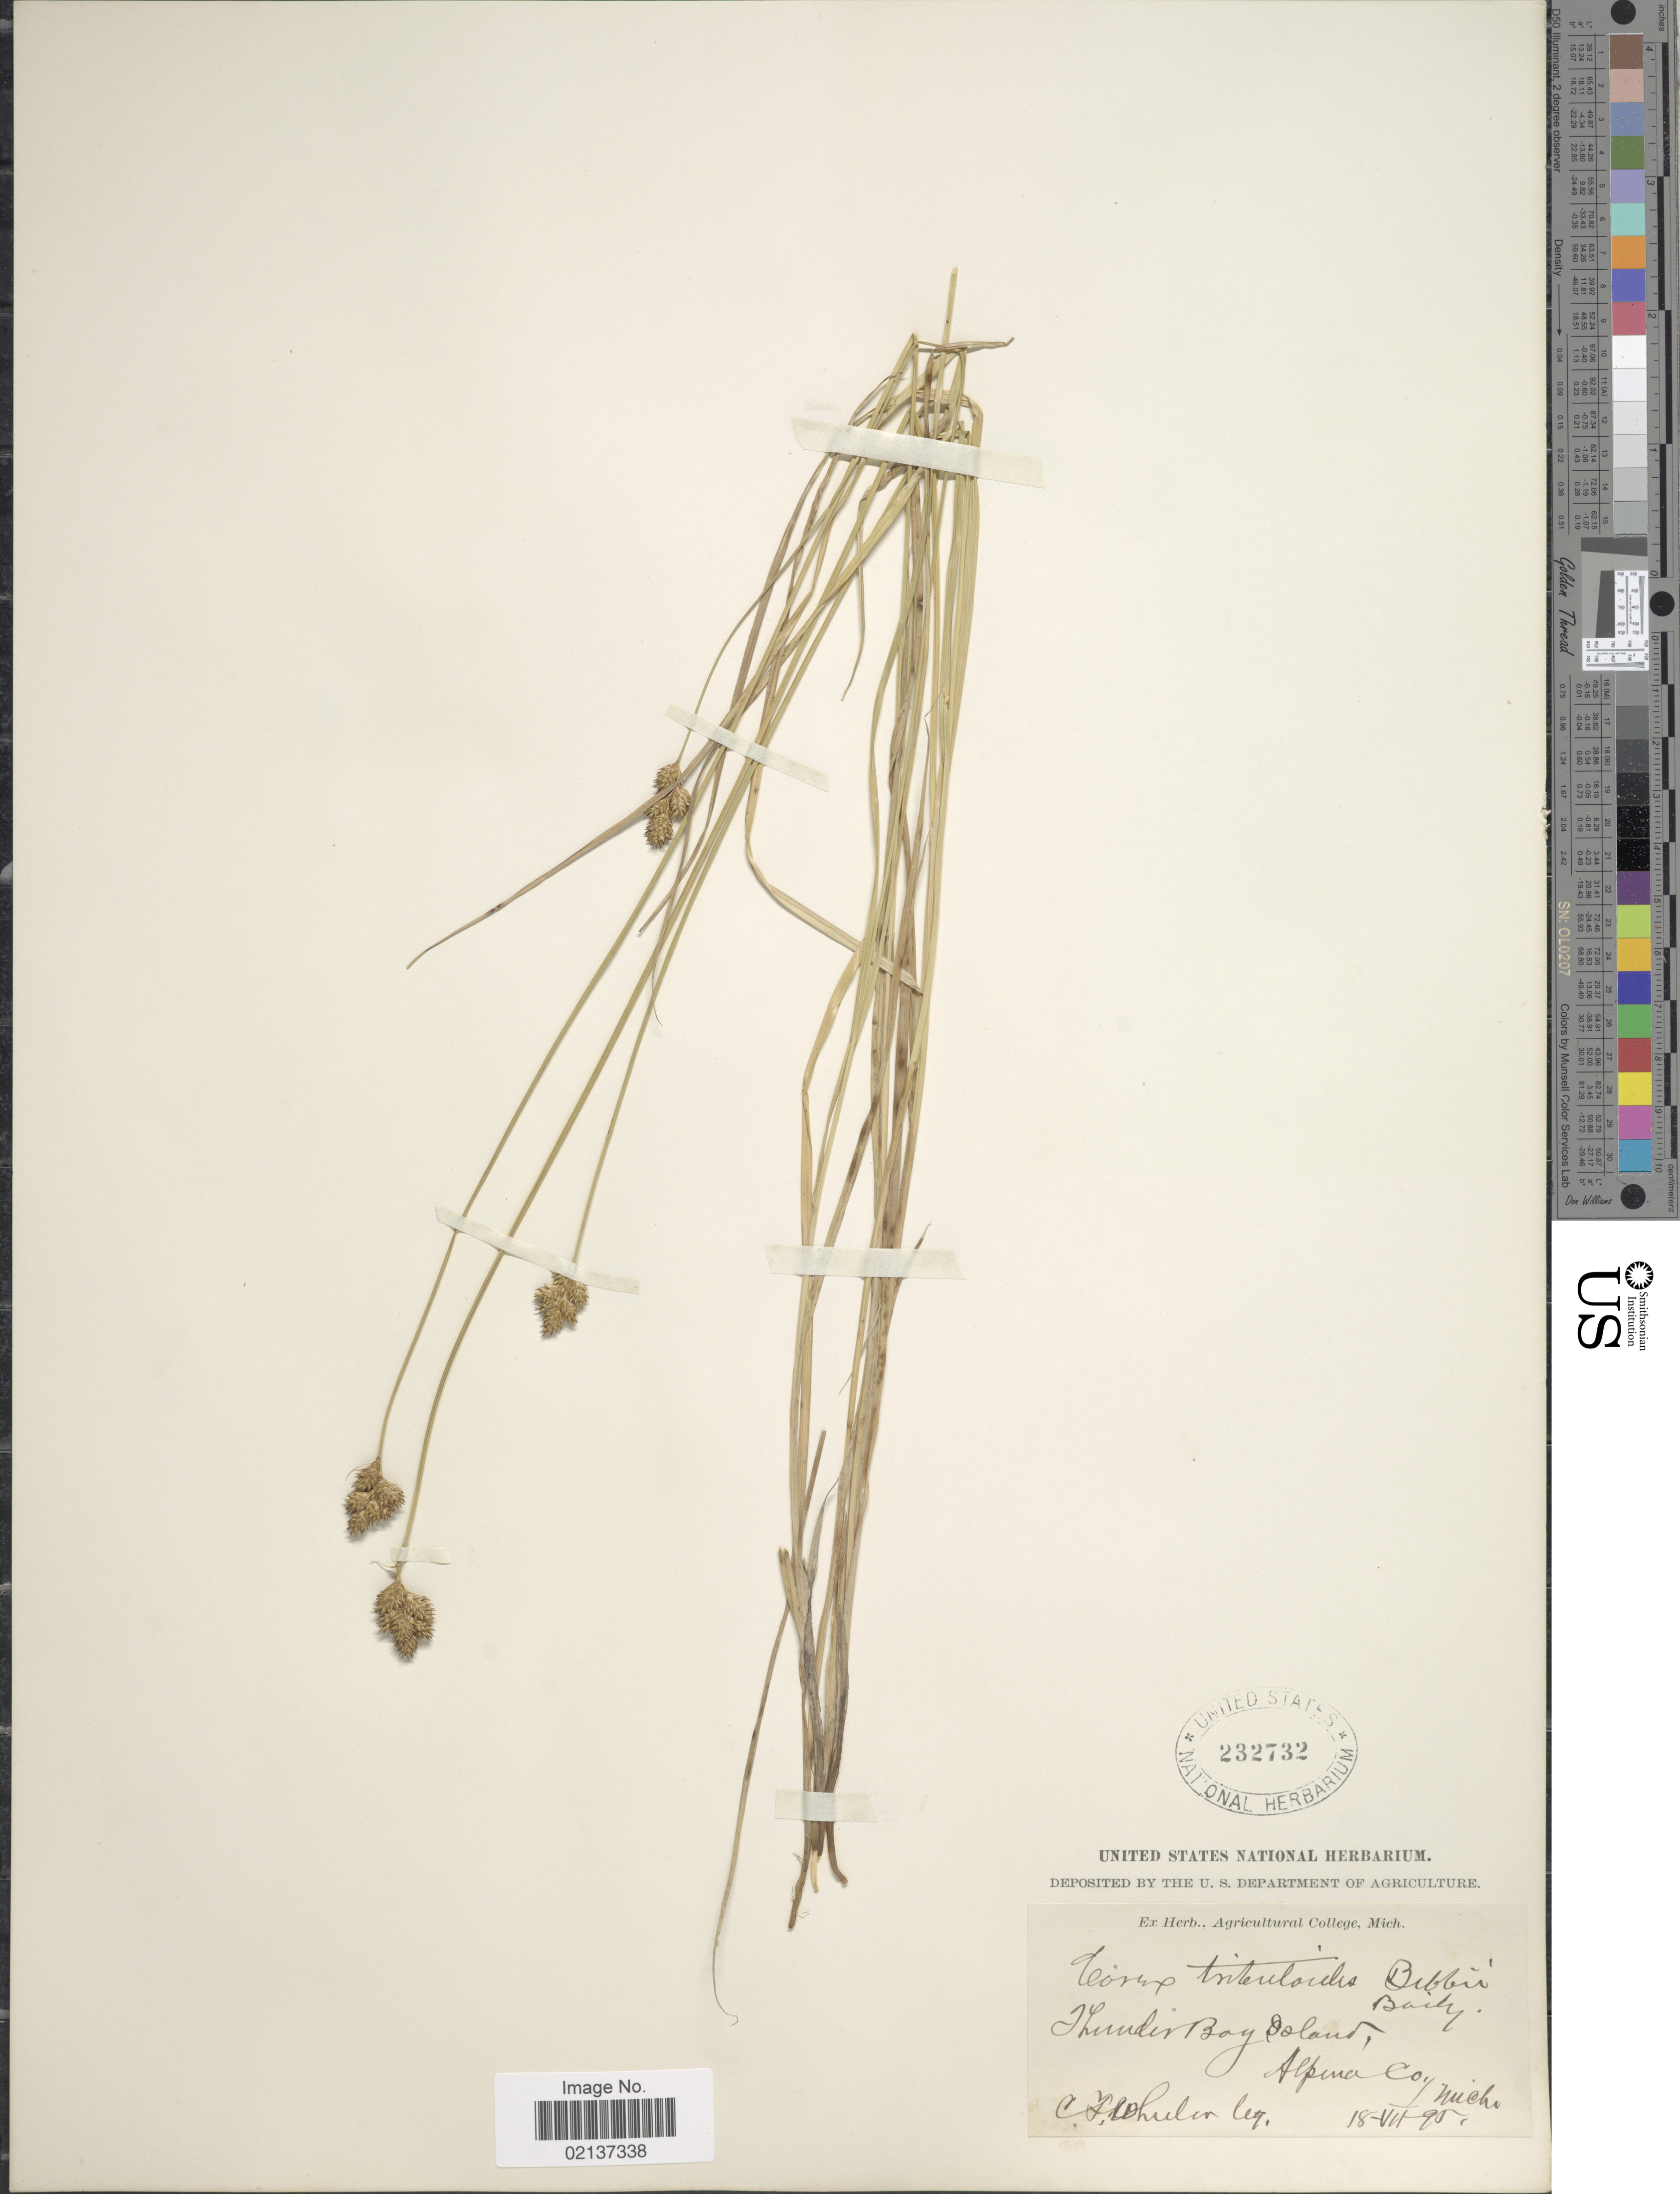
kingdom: Plantae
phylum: Tracheophyta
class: Liliopsida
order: Poales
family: Cyperaceae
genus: Carex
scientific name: Carex bebbii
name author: (L.H. Bailey) Olney ex Fernald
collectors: C. Wheeler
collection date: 1895-07-18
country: United States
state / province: Michigan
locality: Thunder Bay Island, Alpena Co.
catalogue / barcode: US 232732